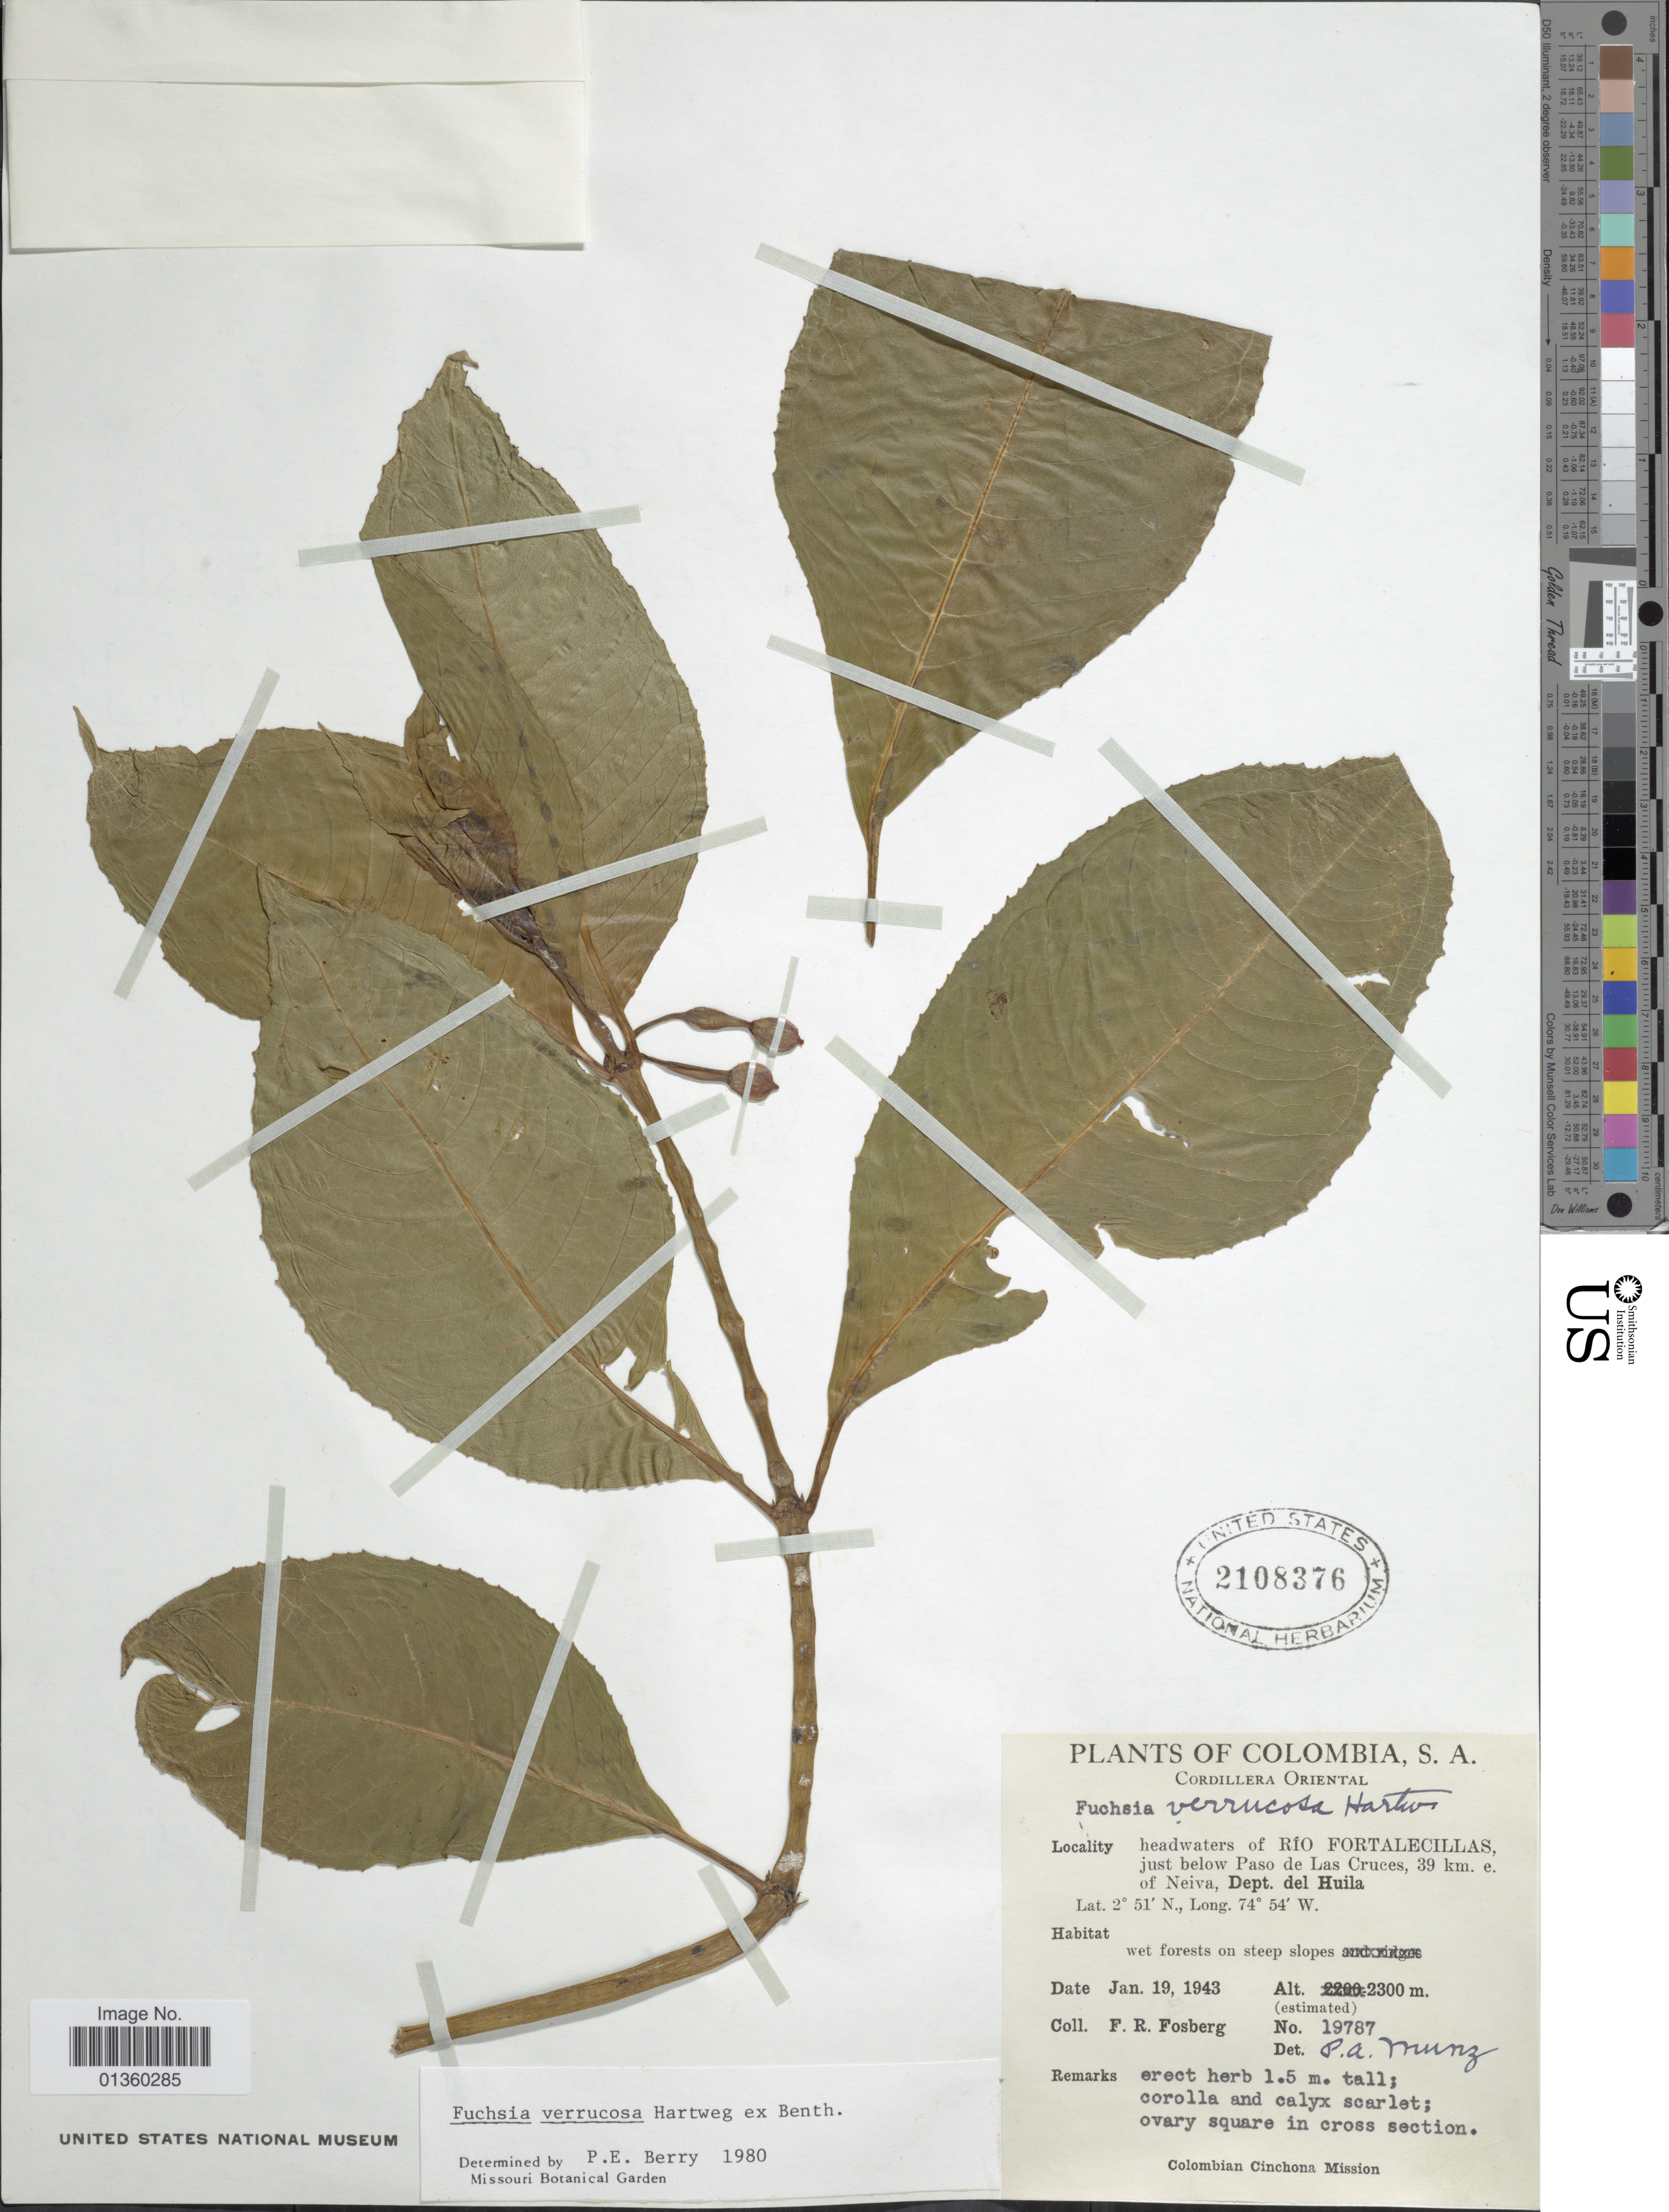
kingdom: Plantae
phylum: Tracheophyta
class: Magnoliopsida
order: Myrtales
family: Onagraceae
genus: Fuchsia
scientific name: Fuchsia verrucosa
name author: Hartw. ex Benth.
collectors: F. R. Fosberg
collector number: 19787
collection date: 1943-01-19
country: Colombia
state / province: Huila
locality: Cordillera Oriental, headwaters of Río Fortalecillas, just below Paso de Las Cruces, 39 km. e. of Neiva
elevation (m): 2300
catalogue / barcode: US 2108376